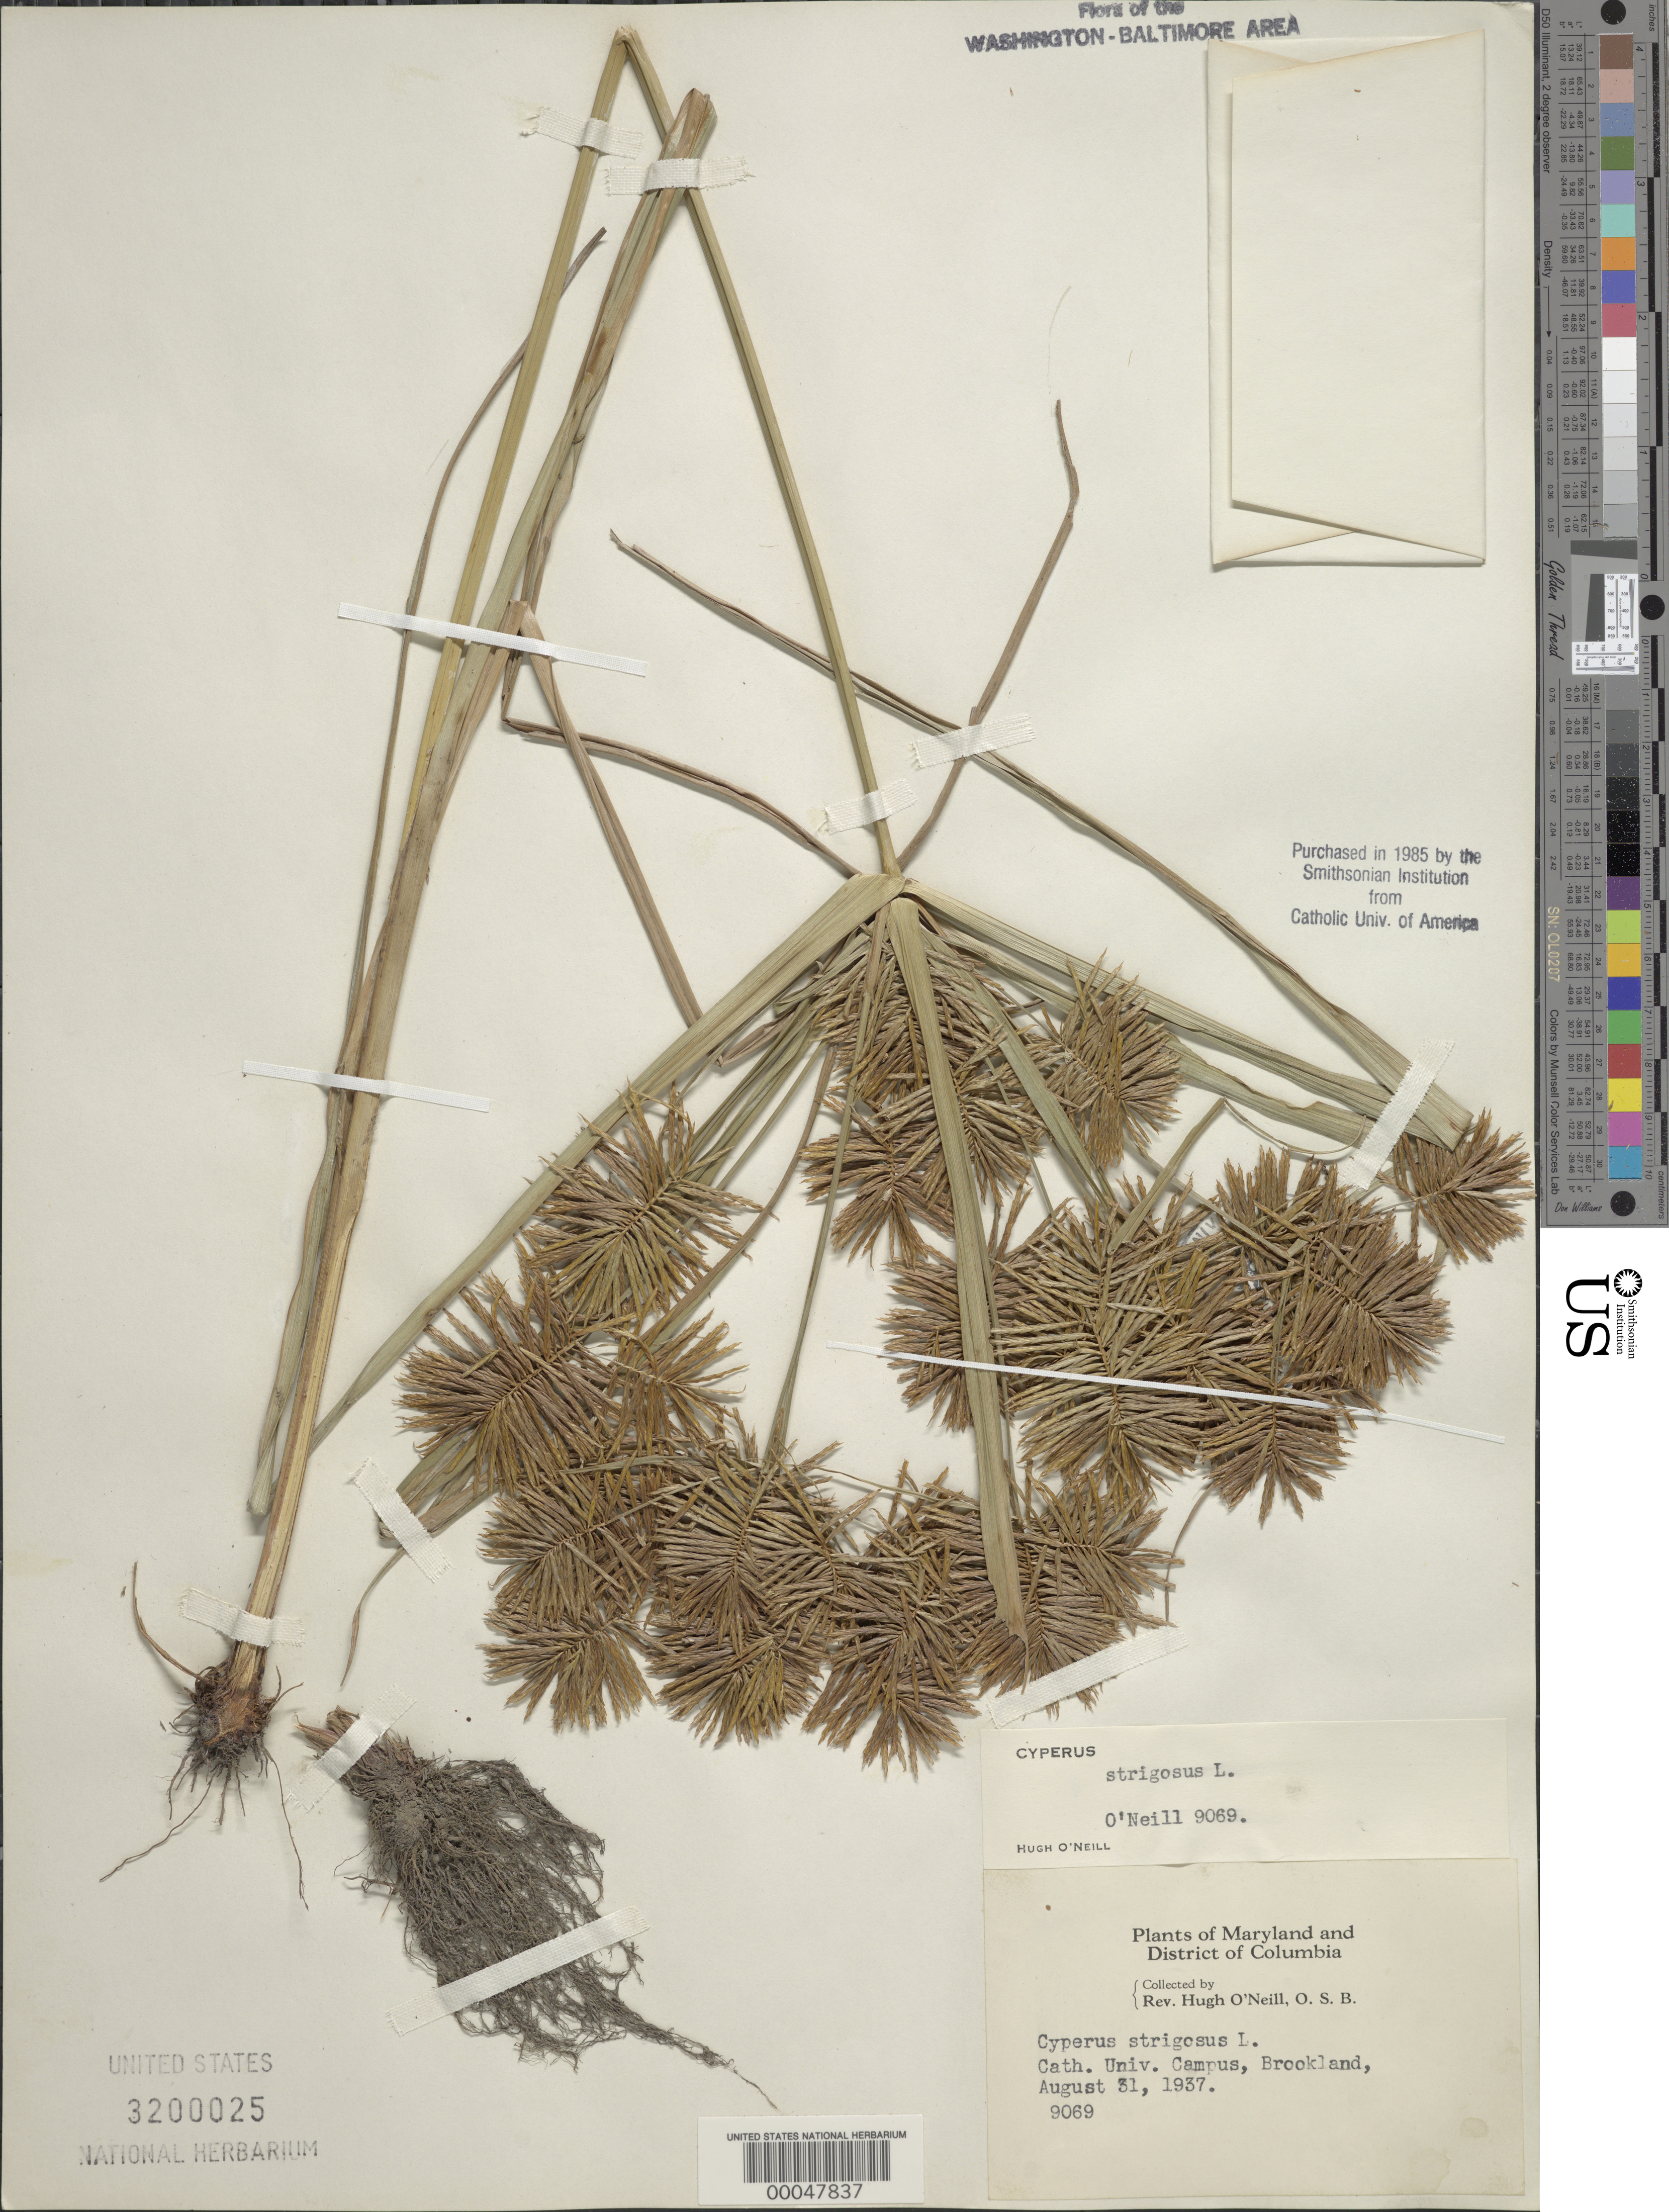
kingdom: Plantae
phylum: Tracheophyta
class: Liliopsida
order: Poales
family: Cyperaceae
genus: Cyperus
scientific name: Cyperus strigosus L.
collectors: H. O'Neill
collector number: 9069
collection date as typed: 31 Aug 1937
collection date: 1937-08-31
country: United States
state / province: District of Columbia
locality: Catholic Univ., Brookland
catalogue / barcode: US 3200025